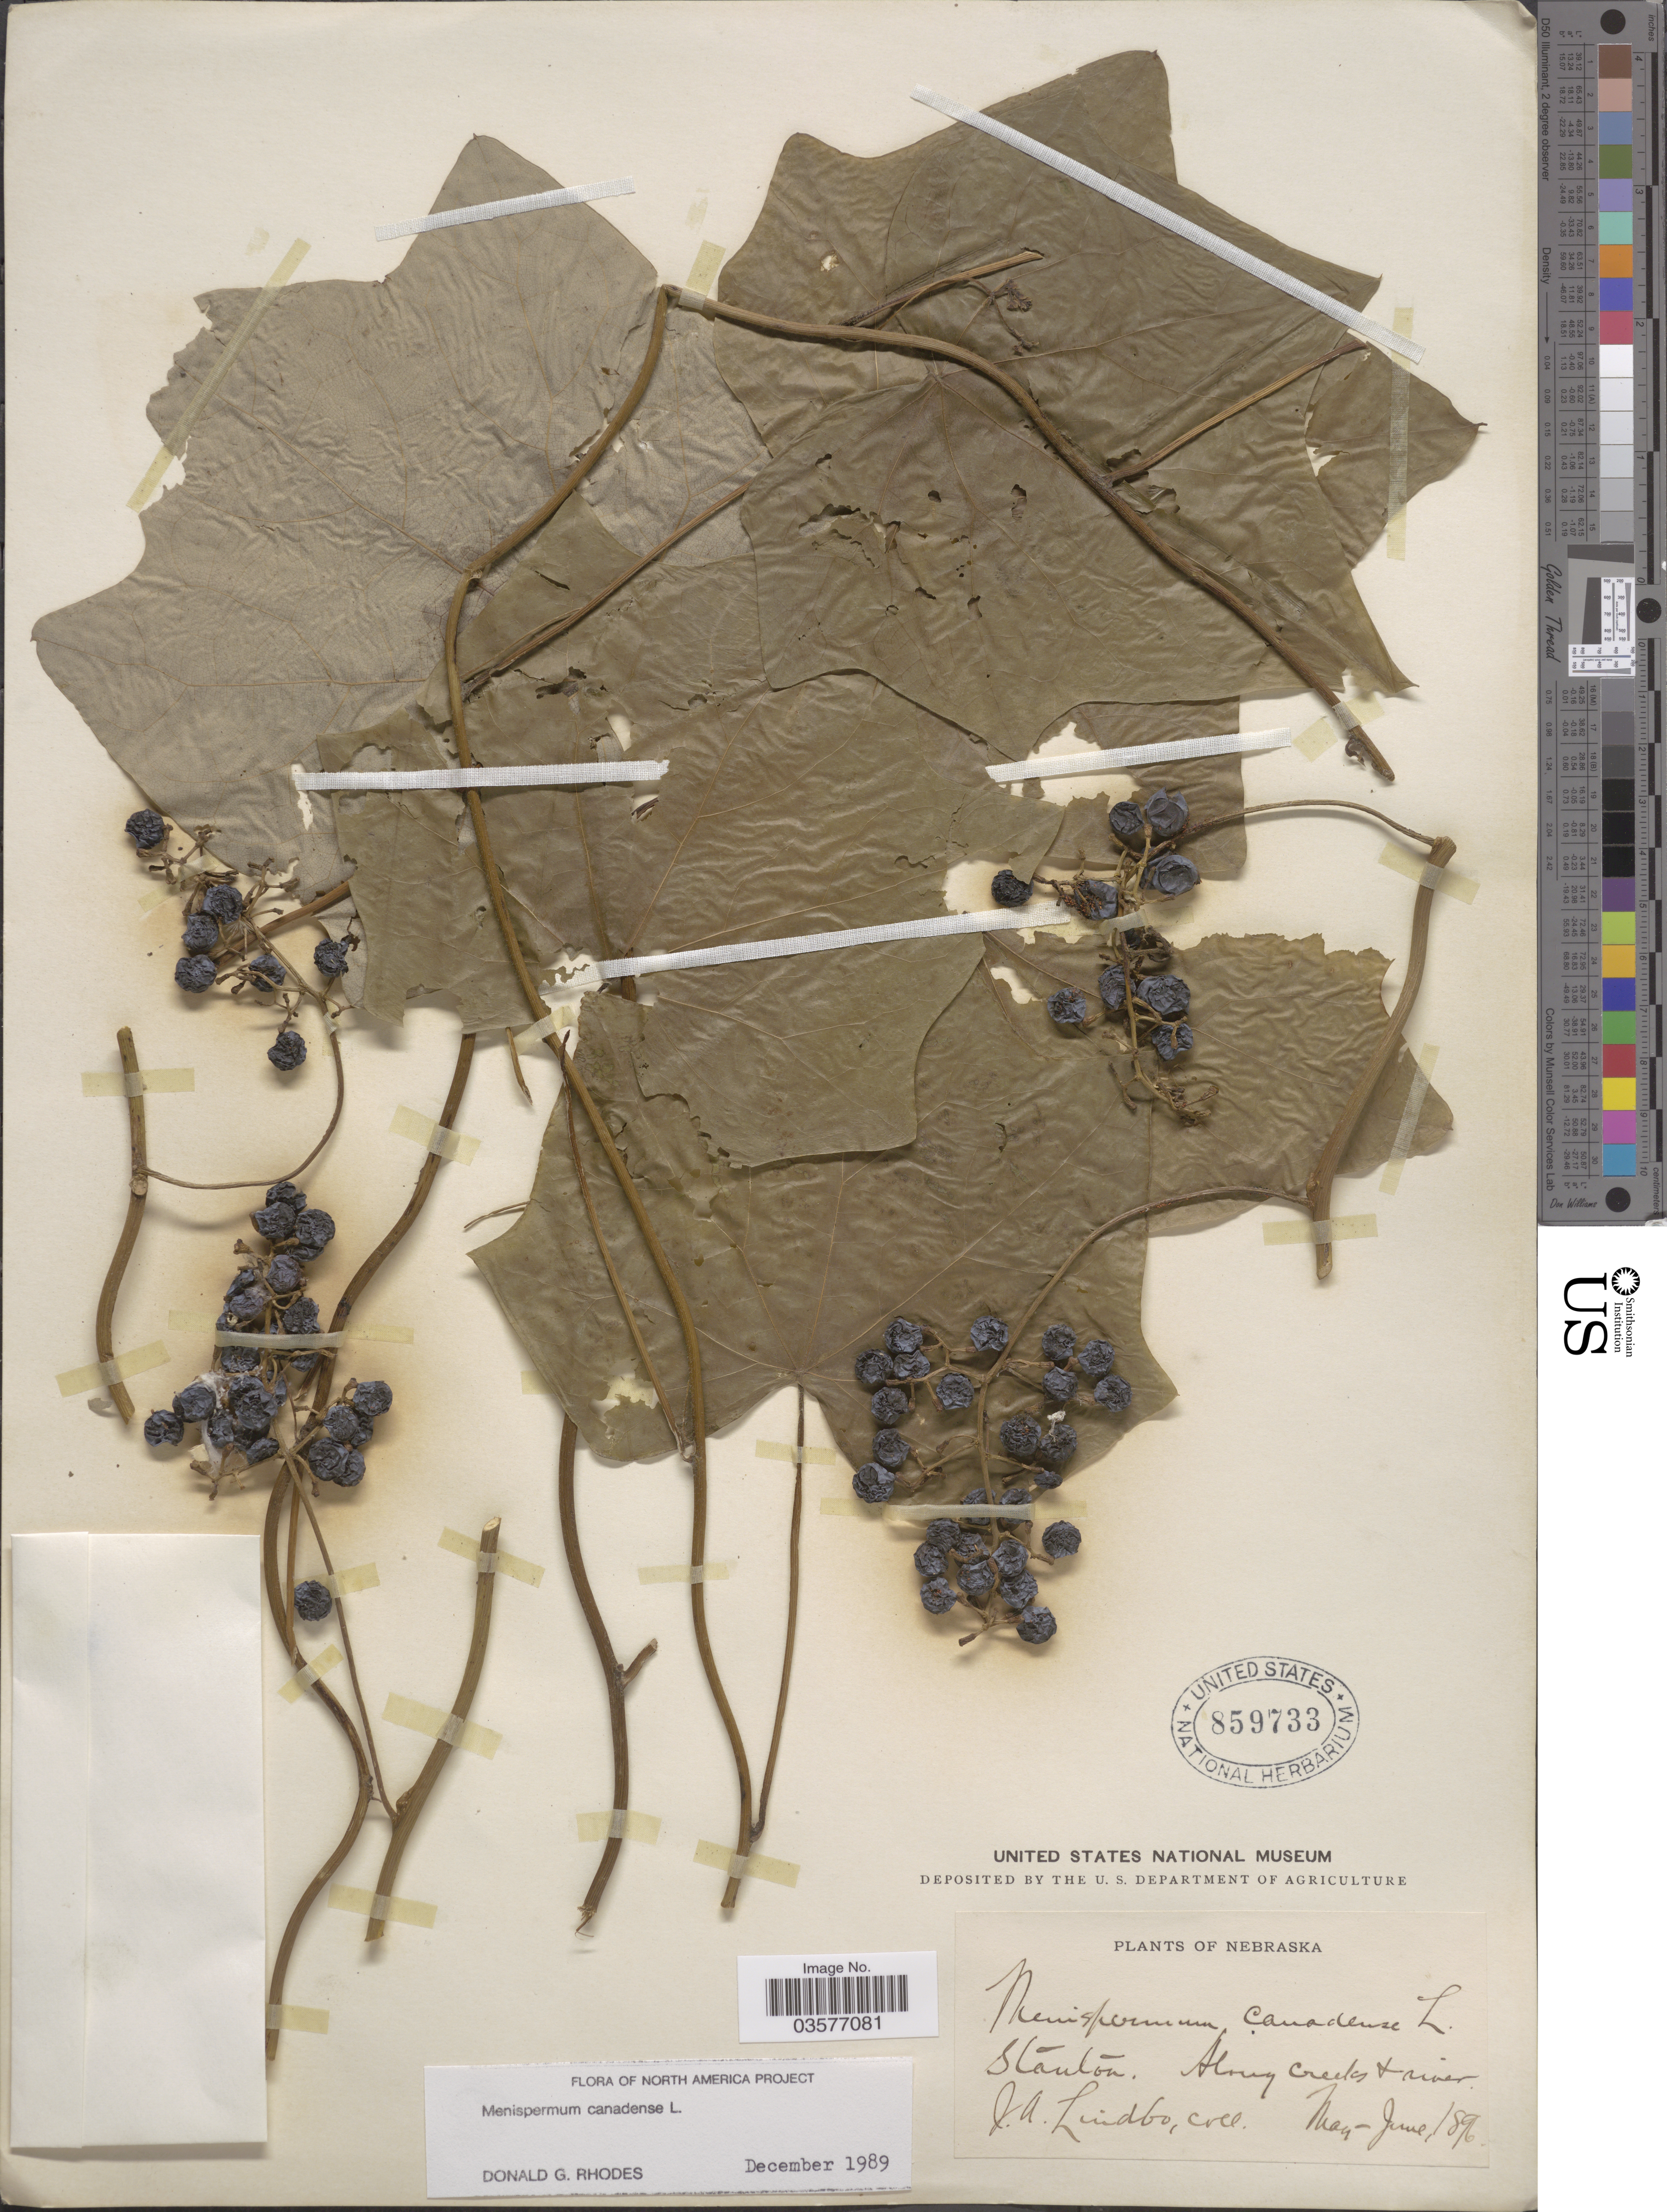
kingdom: Plantae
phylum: Tracheophyta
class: Magnoliopsida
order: Ranunculales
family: Menispermaceae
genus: Menispermum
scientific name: Menispermum canadense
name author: L.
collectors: J. Lindbo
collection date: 1896-05/1896-06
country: United States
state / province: Nebraska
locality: Stanton.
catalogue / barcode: US 859733